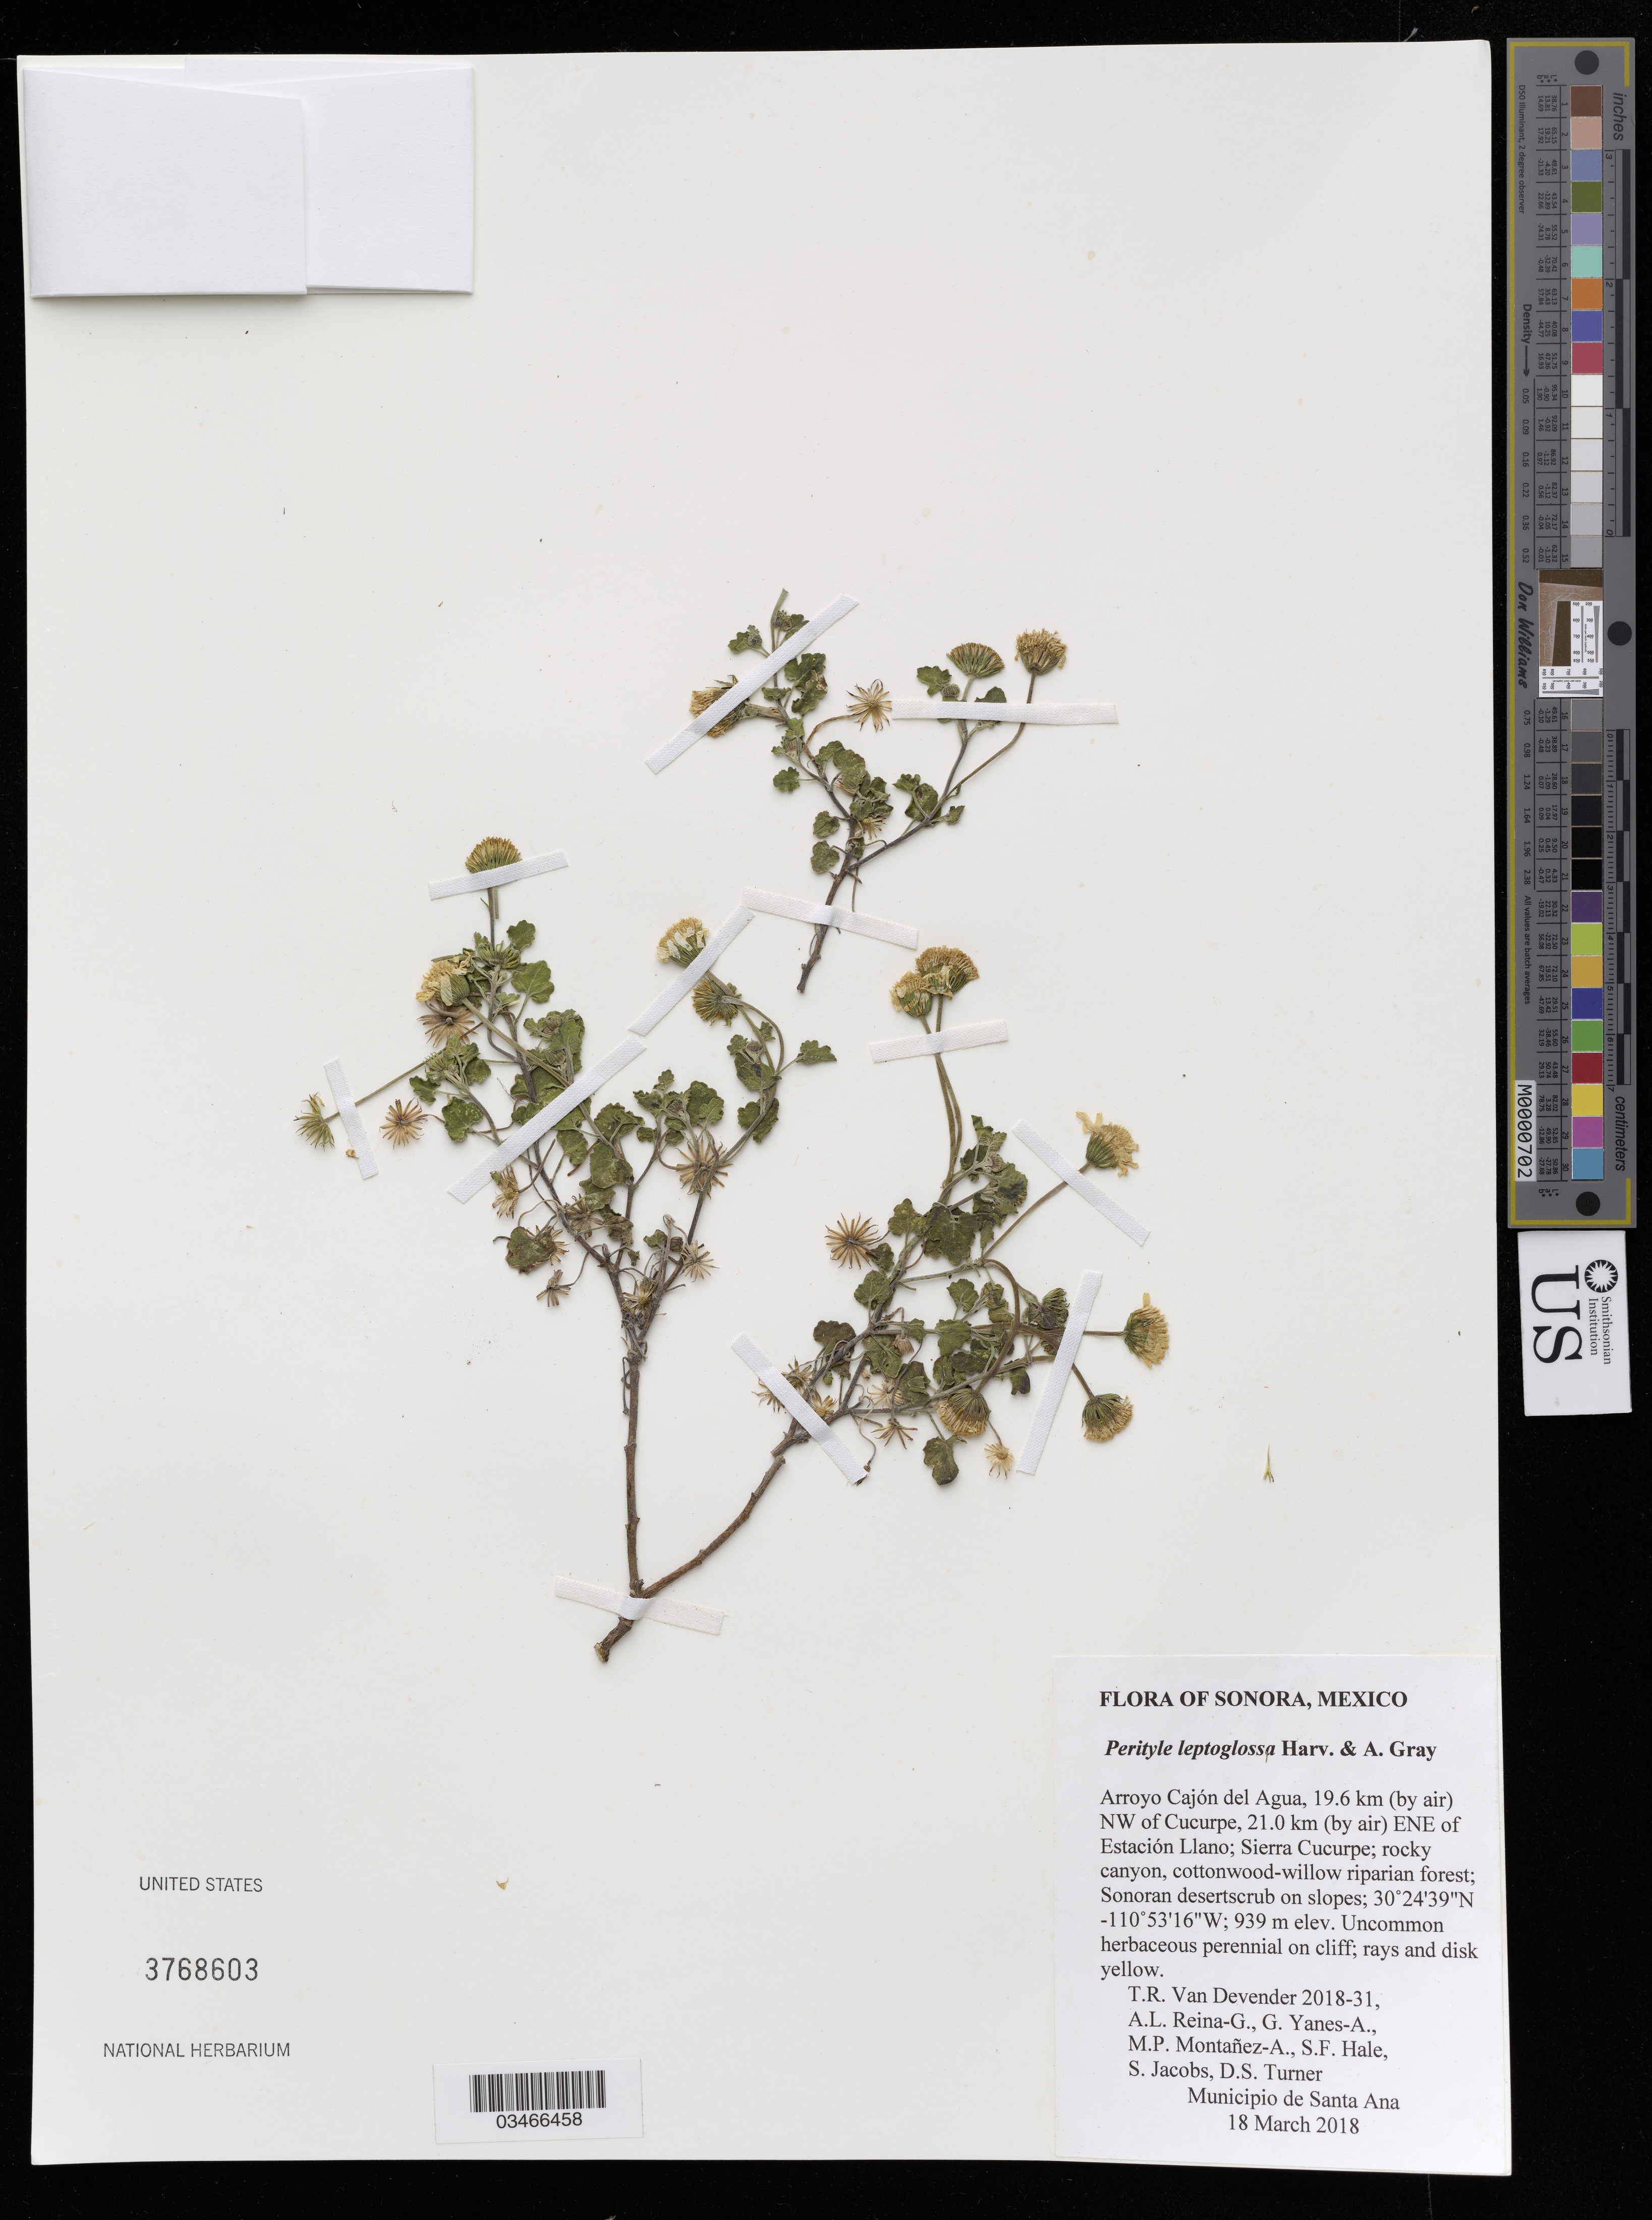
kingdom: Plantae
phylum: Tracheophyta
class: Magnoliopsida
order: Asterales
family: Asteraceae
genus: Perityle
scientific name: Perityle leptoglossa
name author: Harv. & A. Gray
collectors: T. R. Van Devender, A. L. Reina G. & G. Yanes-A.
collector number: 2018-31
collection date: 2018-03-18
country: Mexico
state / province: Sonora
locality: Arroyo Cajon del Agua, 19.67 km (by air) NW of Cucurpe, 21.0 km (by air) ENE of Estacion Llano; Sierra Cucurpe.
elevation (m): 939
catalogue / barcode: US 3768603